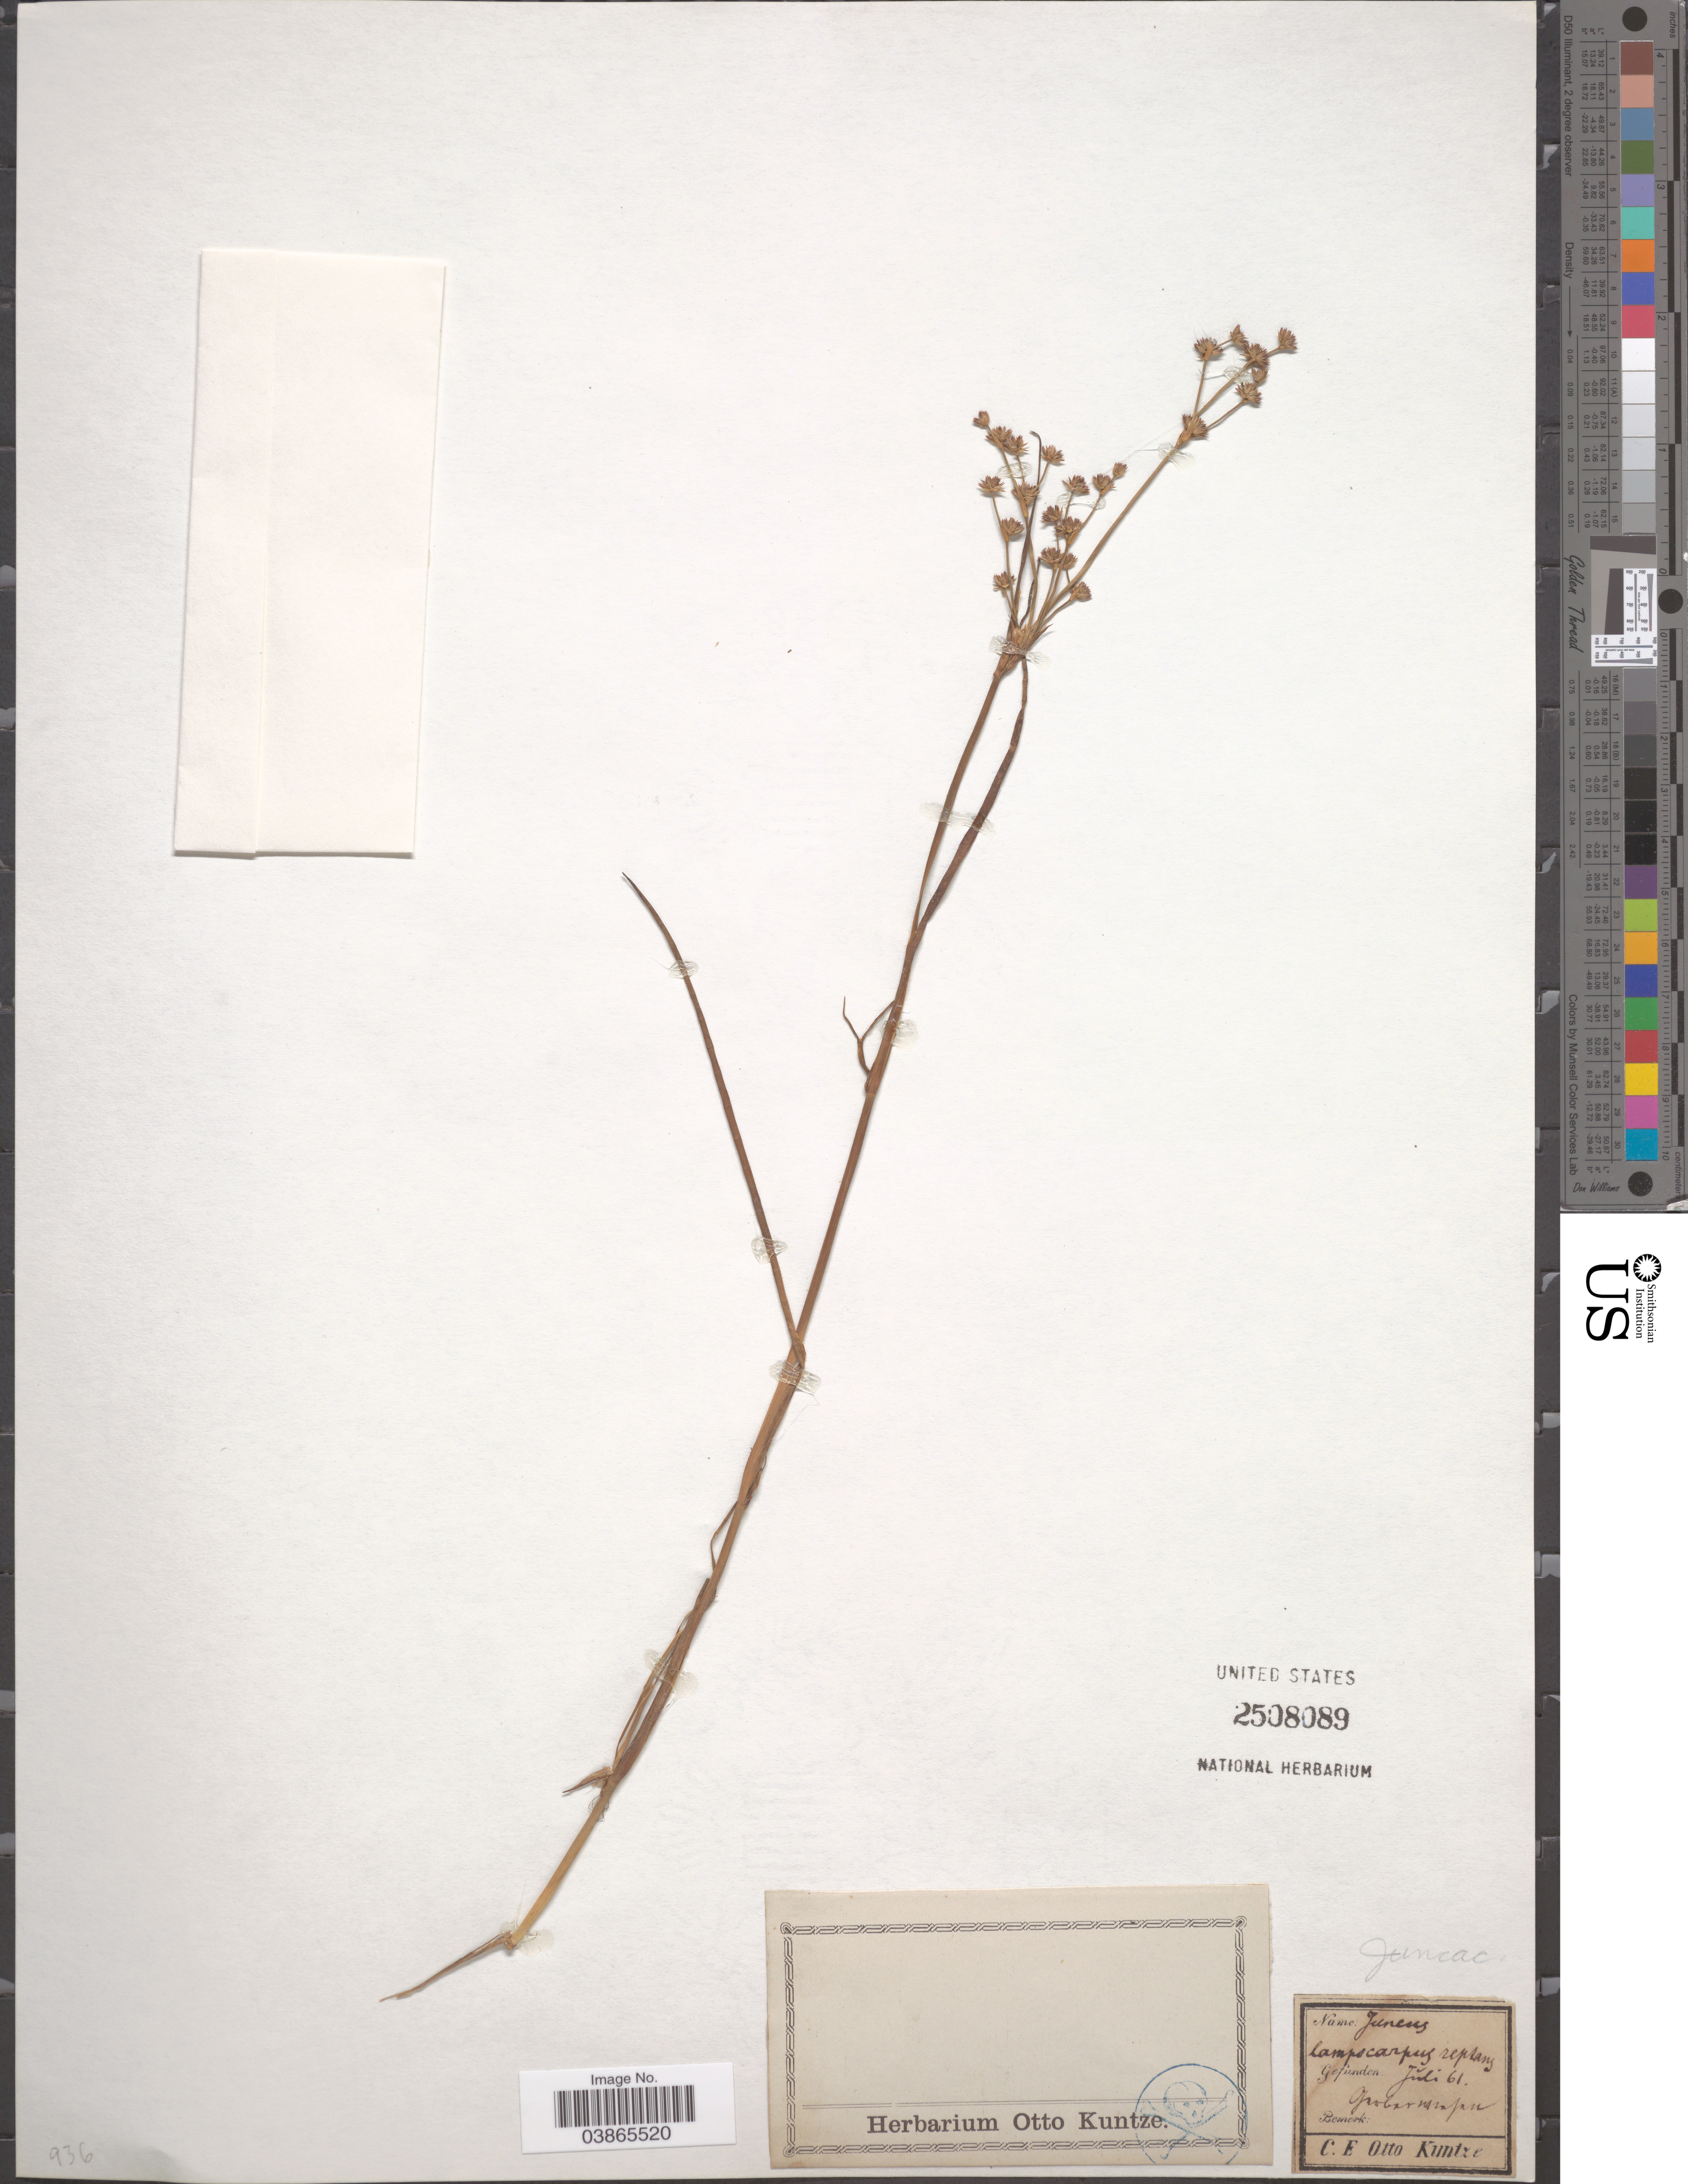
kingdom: Plantae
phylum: Tracheophyta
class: Liliopsida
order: Poales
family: Juncaceae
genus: Juncus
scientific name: Juncus lampocarpus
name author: Ehrh.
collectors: C.E.O. Kuntze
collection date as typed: Transcribed d/m/y: /7/61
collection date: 1861-07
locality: Grobar Mapan. [interpreted]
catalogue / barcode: US 2508089